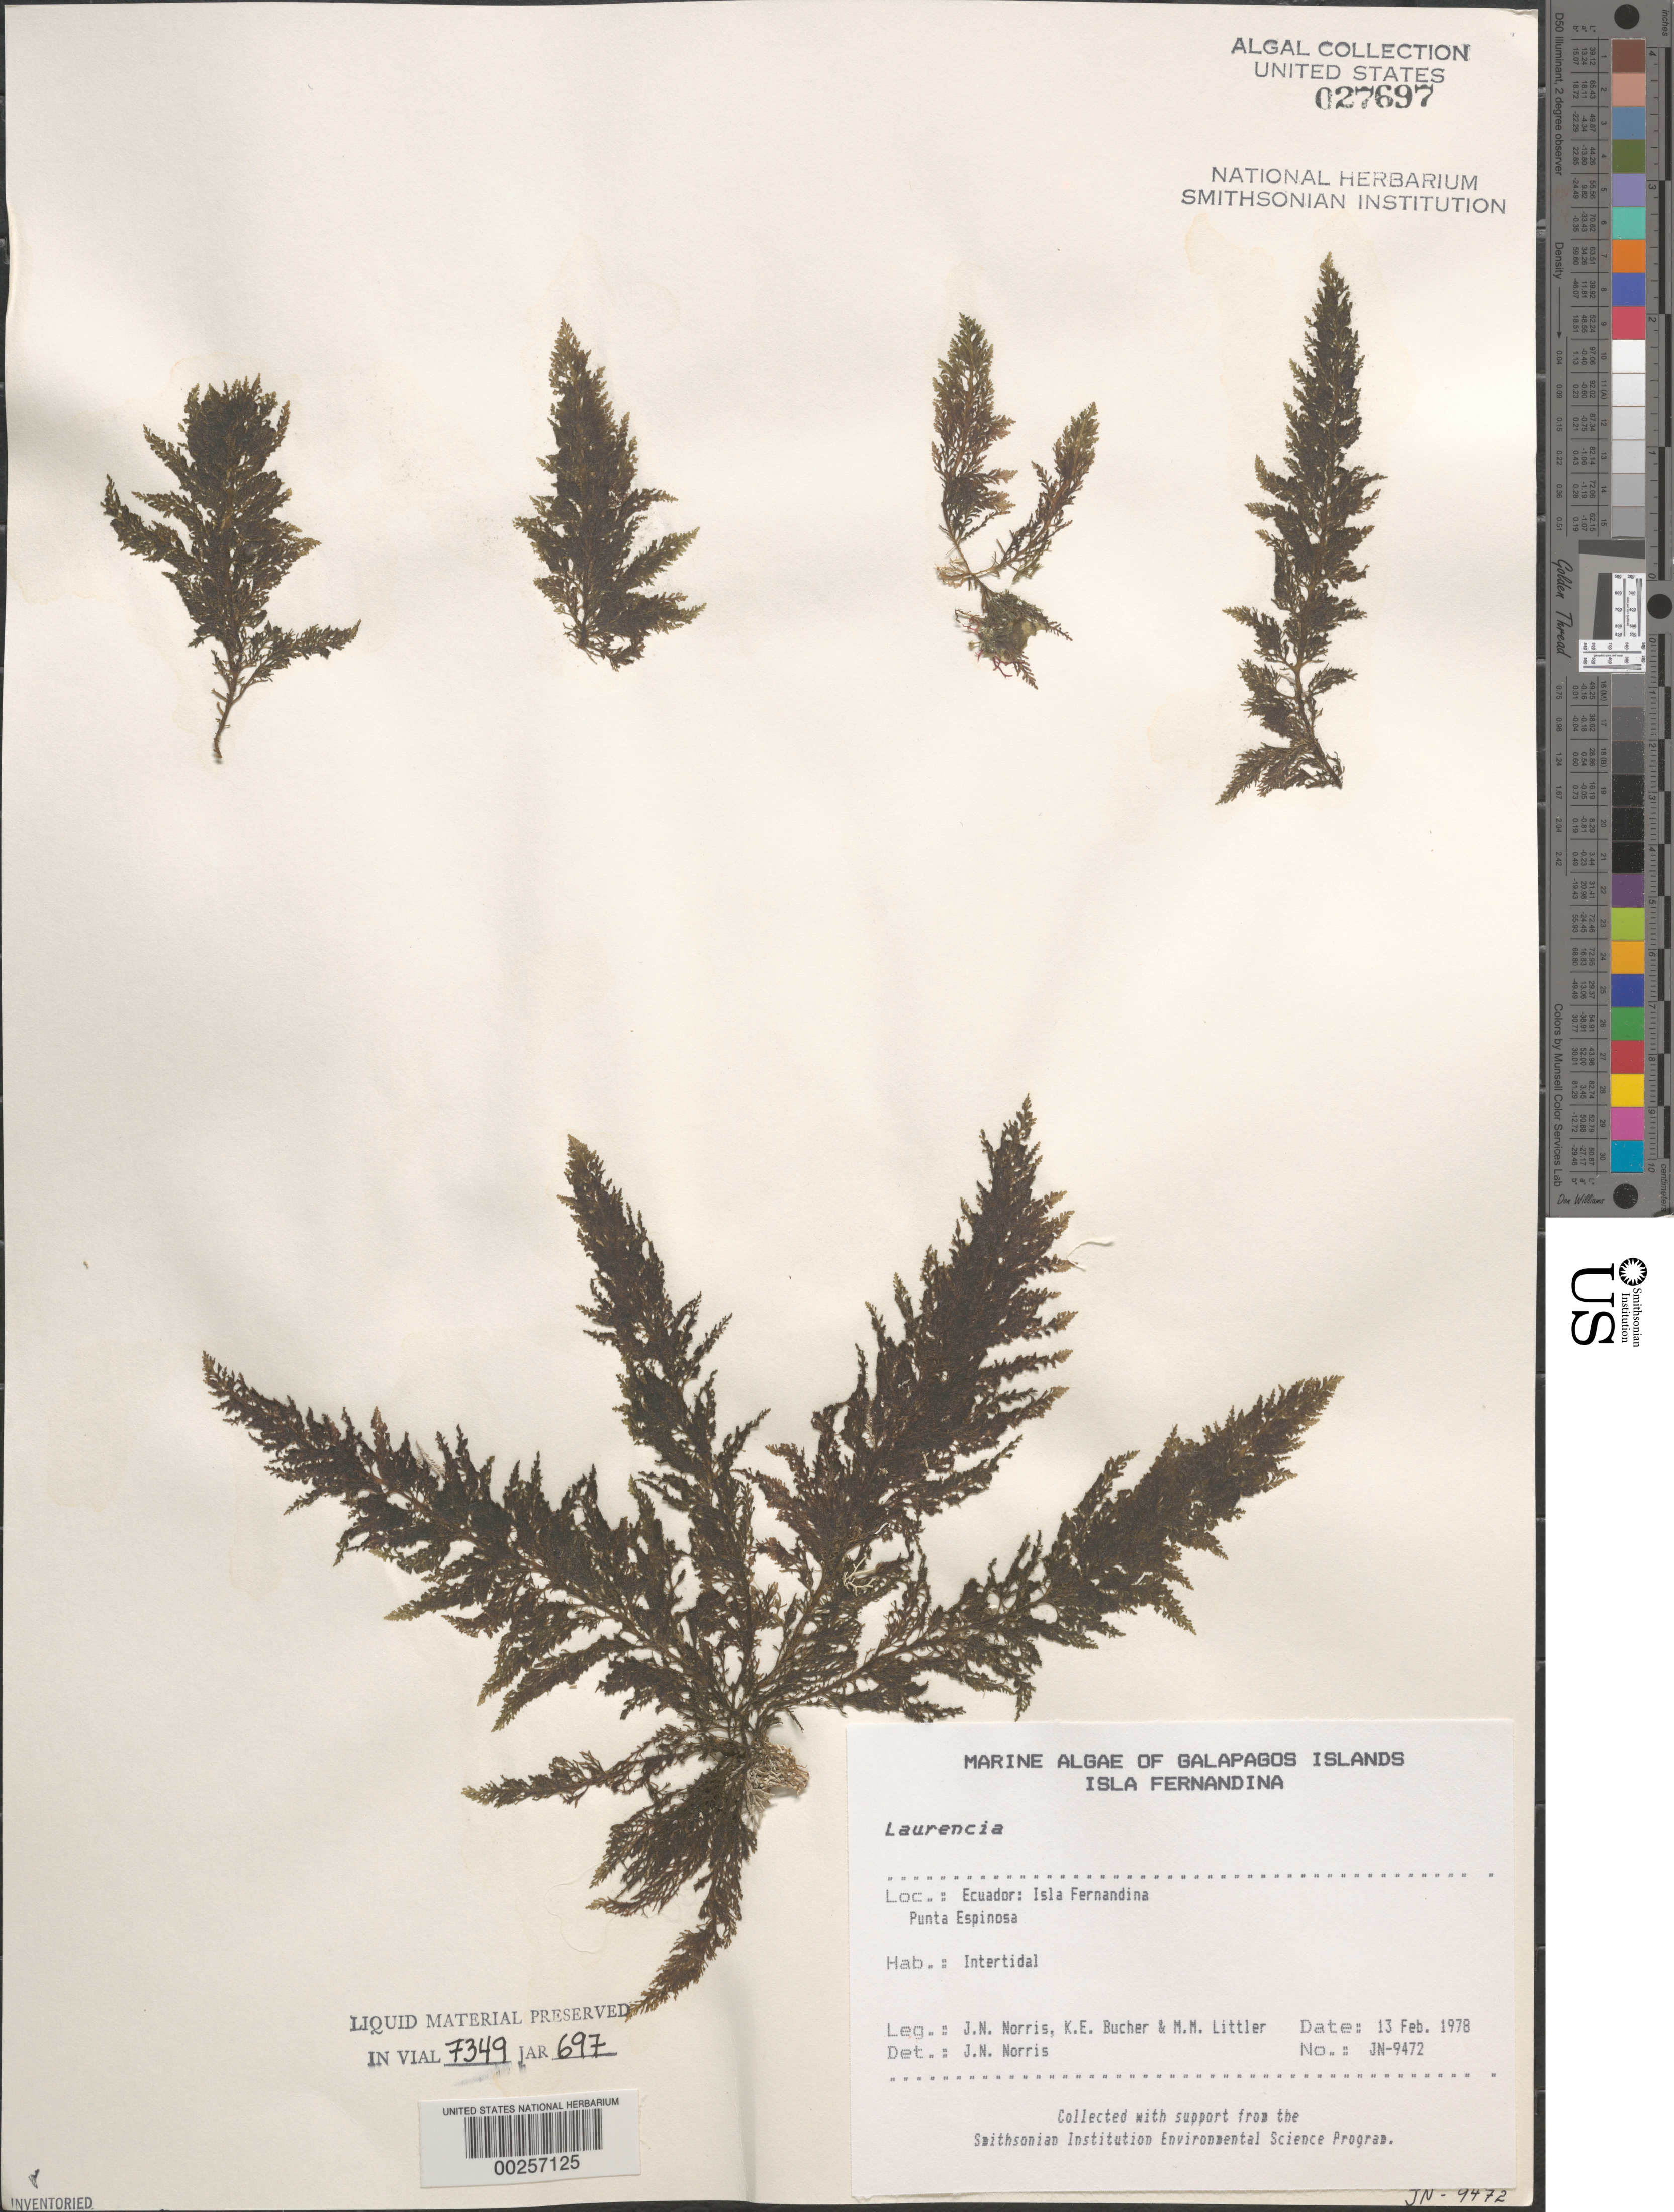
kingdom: Plantae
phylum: Rhodophyta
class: Florideophyceae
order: Ceramiales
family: Rhodomelaceae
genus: Laurencia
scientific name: Laurencia sp.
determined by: Norris, James N.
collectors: J. N. Norris, K. E. Bucher & M. M. Littler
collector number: JN-9472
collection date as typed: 13 Feb 1978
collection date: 1978-02-13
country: Ecuador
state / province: Colón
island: Fernandina [Narborough]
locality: Punta Espinosa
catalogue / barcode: US 27697